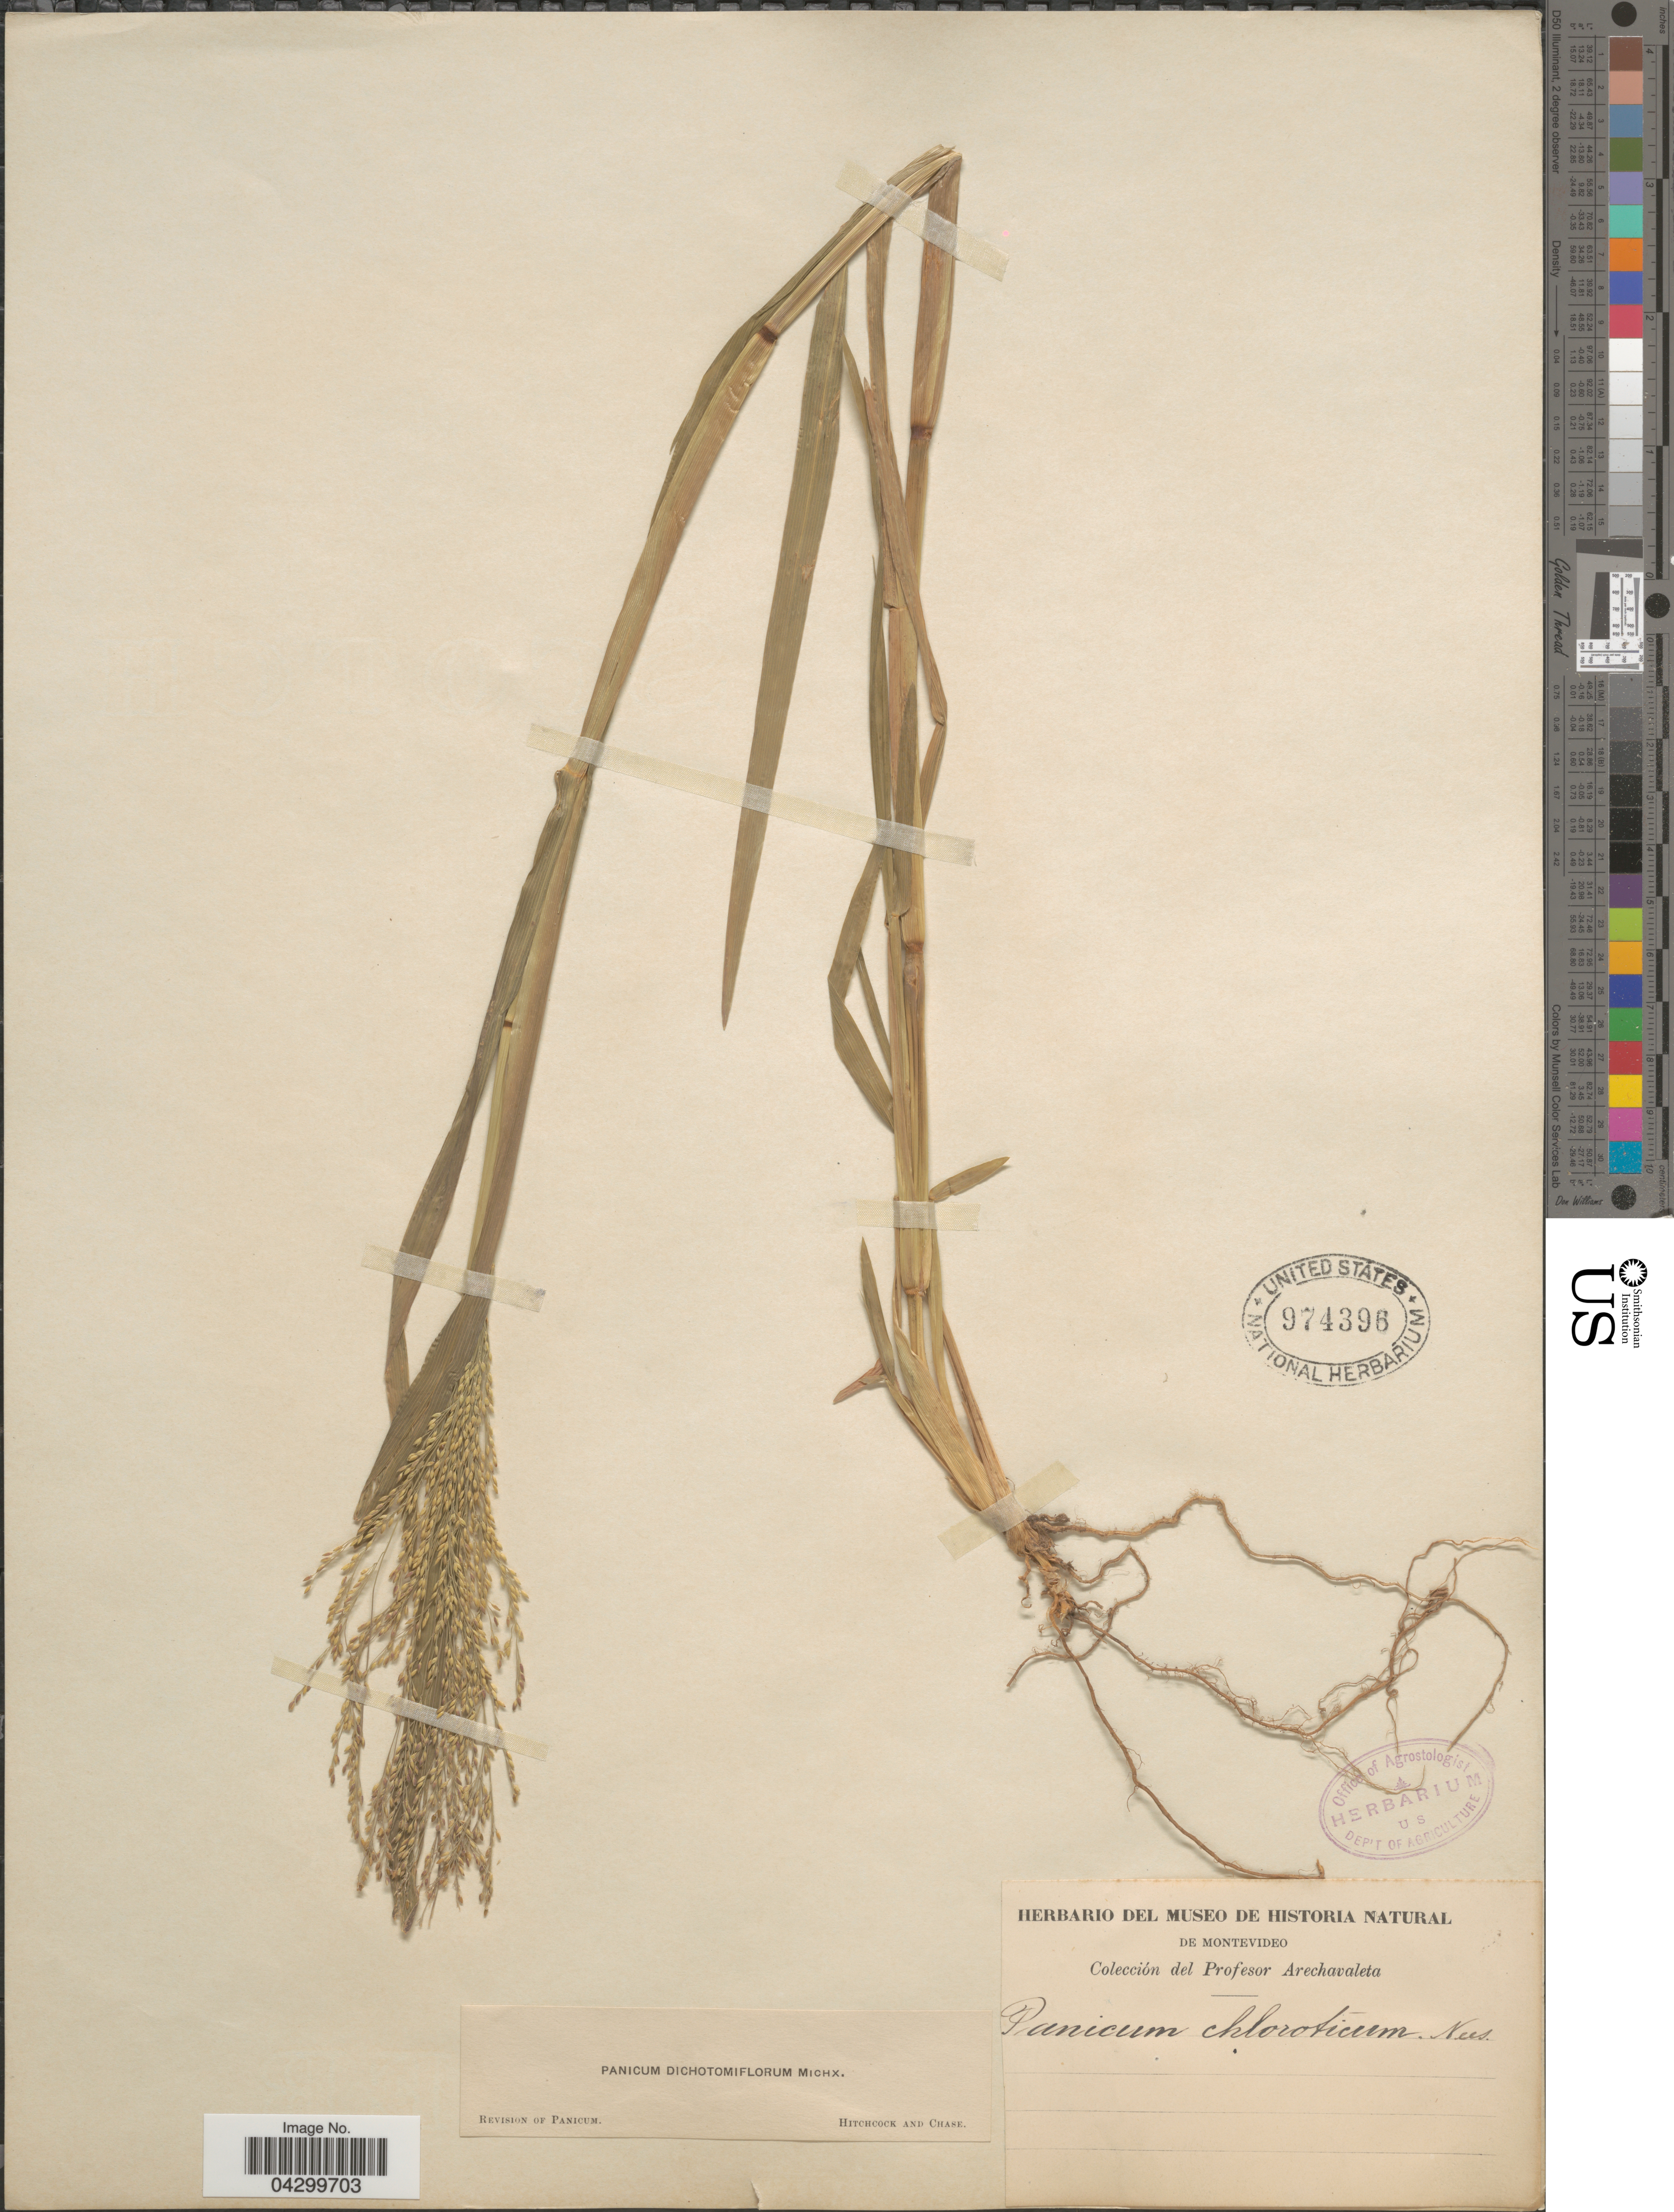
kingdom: Plantae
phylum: Tracheophyta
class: Liliopsida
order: Poales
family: Poaceae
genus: Panicum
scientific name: Panicum dichotomiflorum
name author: Michx.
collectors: Arechavaleta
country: Uruguay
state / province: Montevideo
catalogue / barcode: US 974396